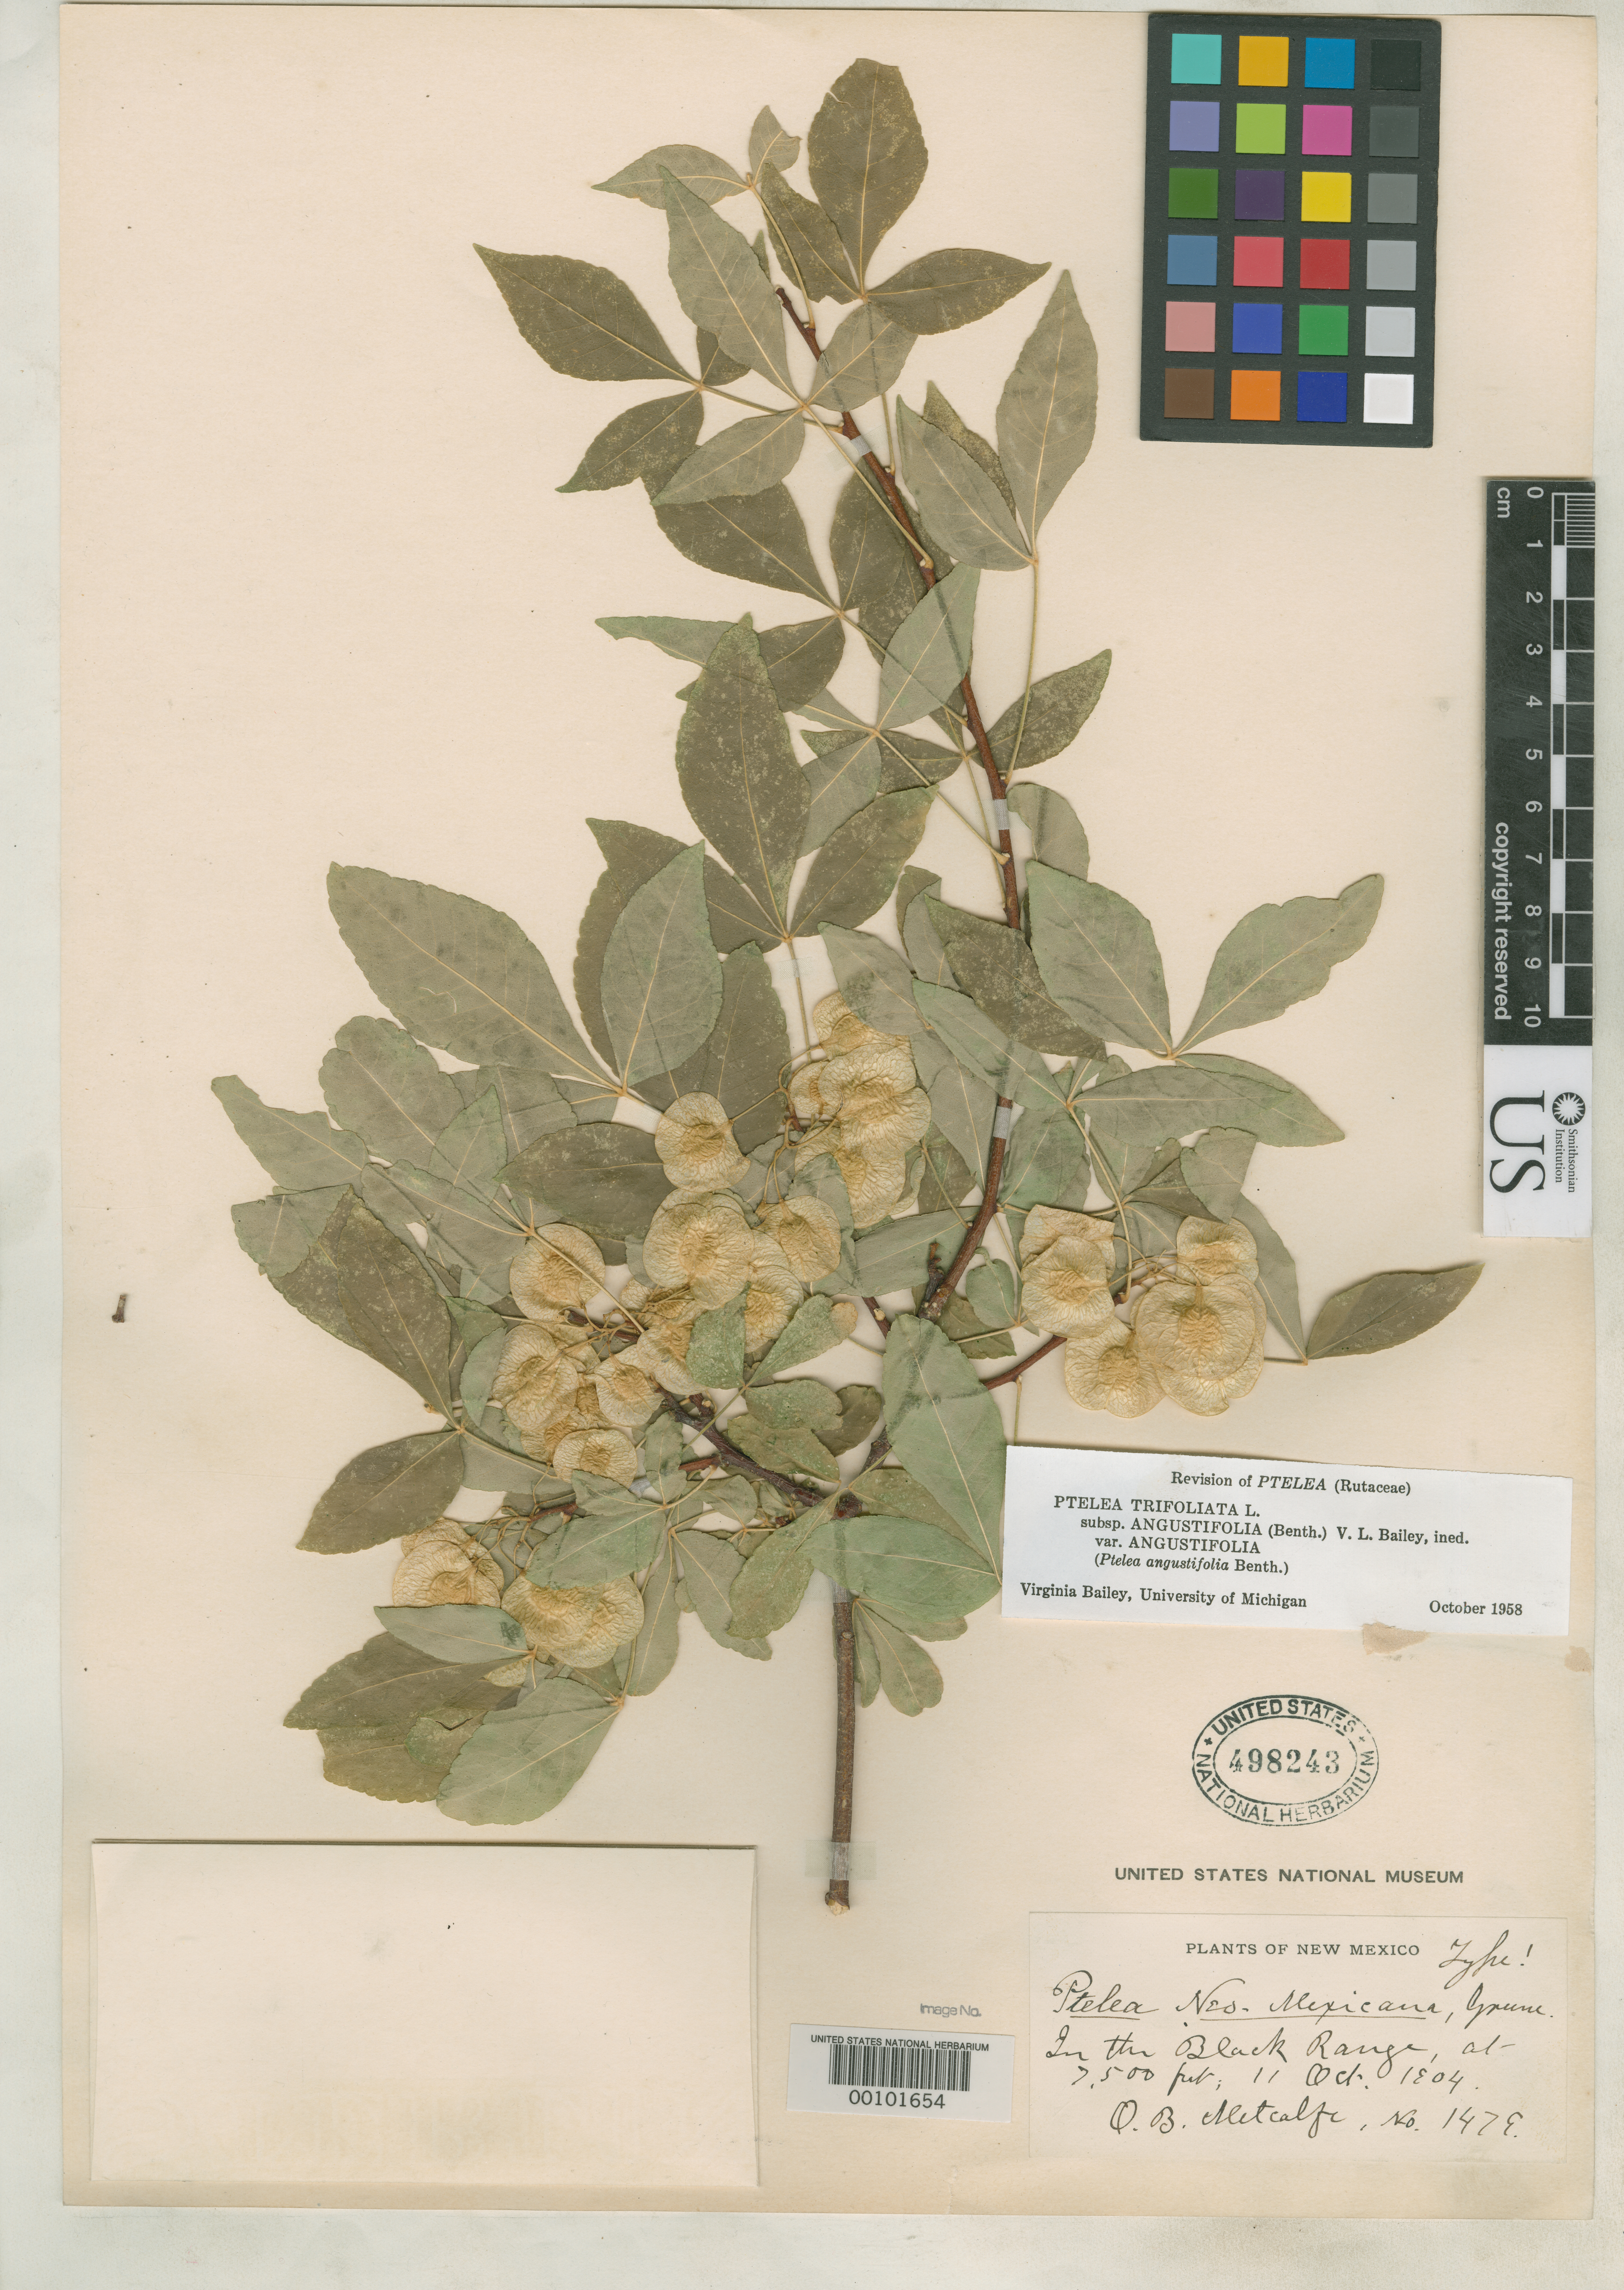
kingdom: Plantae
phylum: Tracheophyta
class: Magnoliopsida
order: Sapindales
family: Rutaceae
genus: Ptelea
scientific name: Ptelea neo-mexicana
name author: Greene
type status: Holotype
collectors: O. B. Metcalfe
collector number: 1479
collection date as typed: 11 Oct 1904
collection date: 1904-10-11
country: United States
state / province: New Mexico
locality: Black Range.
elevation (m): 2270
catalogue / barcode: US 498243